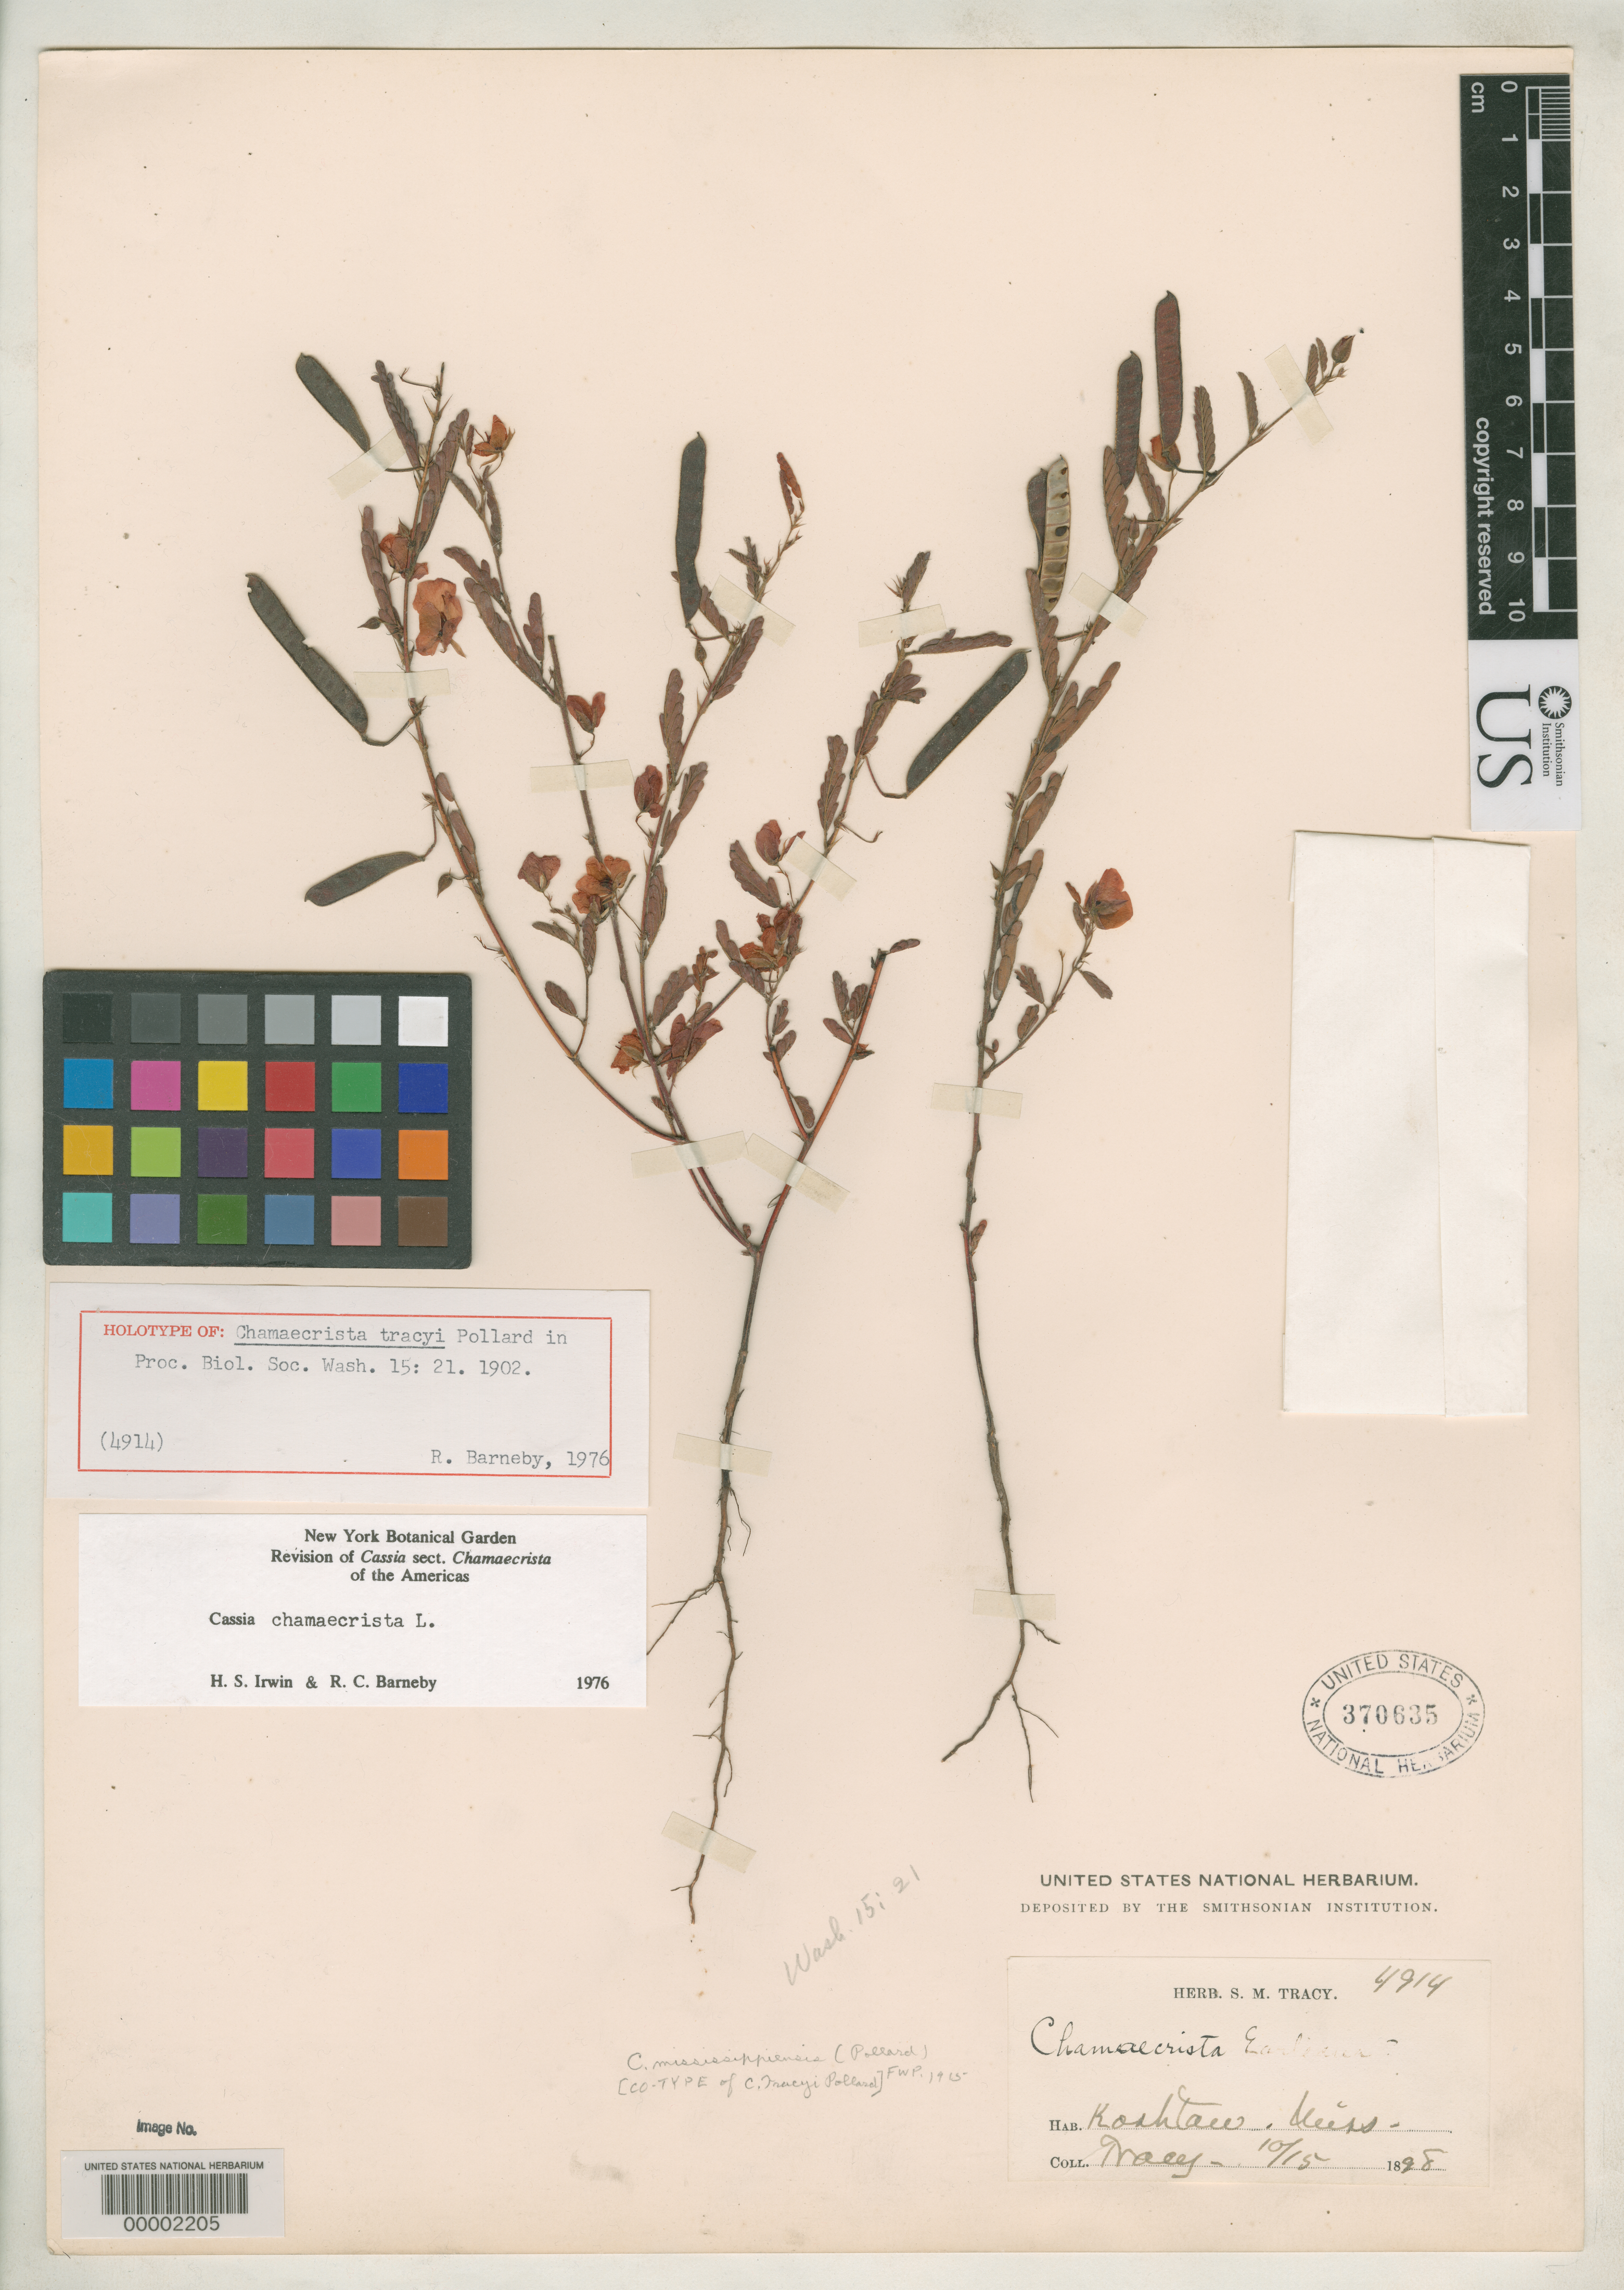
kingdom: Plantae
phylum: Tracheophyta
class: Magnoliopsida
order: Fabales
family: Fabaceae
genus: Chamaecrista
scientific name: Chamaecrista tracyi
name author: Pollard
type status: Isotype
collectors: S. M. Tracy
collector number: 4914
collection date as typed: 15 Oct 1898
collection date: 1898-10-15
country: United States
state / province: Mississippi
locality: Koshtaw.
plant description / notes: Protologue cites collection month as September, apparently in error. There is some confusion over which of two US sheets is the holotype. Barneby (1976) annotated this sheet (USNH 370635) as "holotype" but USNH 48336 (filed in main herbarium and apparently not seen by Barneby) was annotated as "type" by Pollard and is surely the holotype.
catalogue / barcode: US 370635